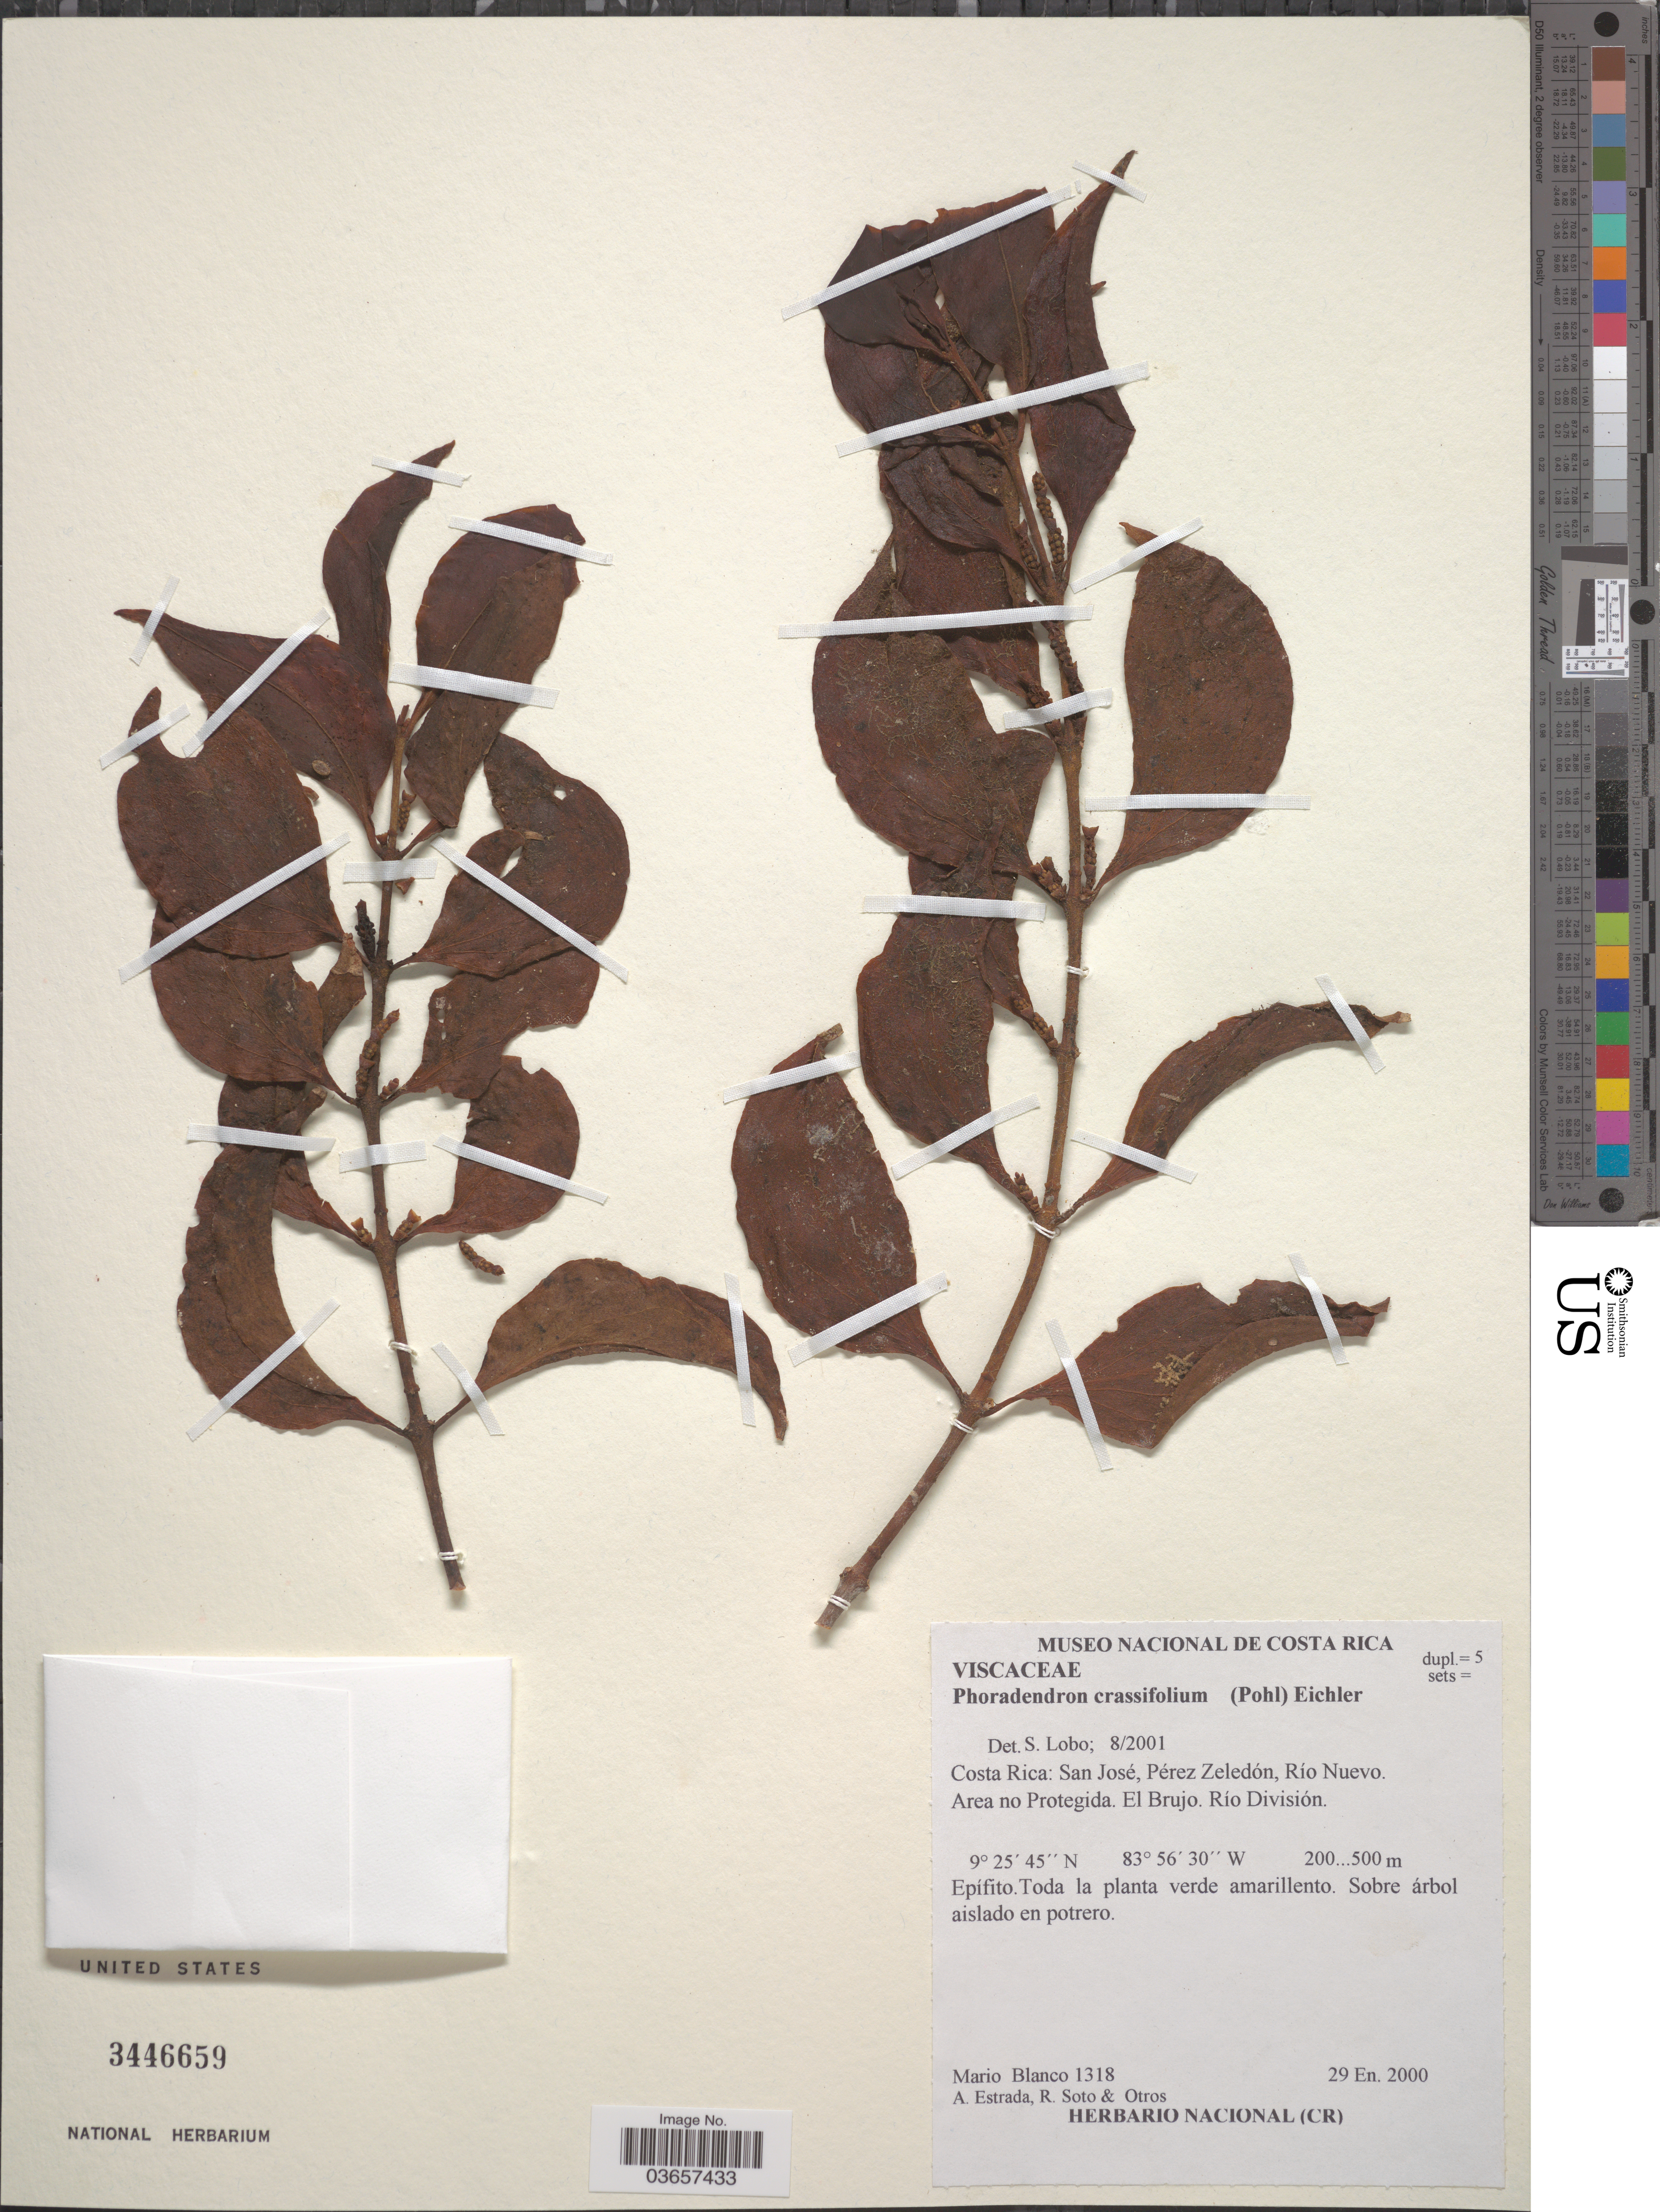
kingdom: Plantae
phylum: Tracheophyta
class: Magnoliopsida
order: Santalales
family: Viscaceae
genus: Phoradendron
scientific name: Phoradendron crassifolium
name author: (Pohl ex DC.) Eichler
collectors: M. A. Blanco, A. Estrada, R. Soto & et al.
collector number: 1318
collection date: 2000-01-29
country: Costa Rica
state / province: San José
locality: Pérez Zeledón, Río Nuevo. Area no Protegida. El Brujo. Río División.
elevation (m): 200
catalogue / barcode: US 3446659